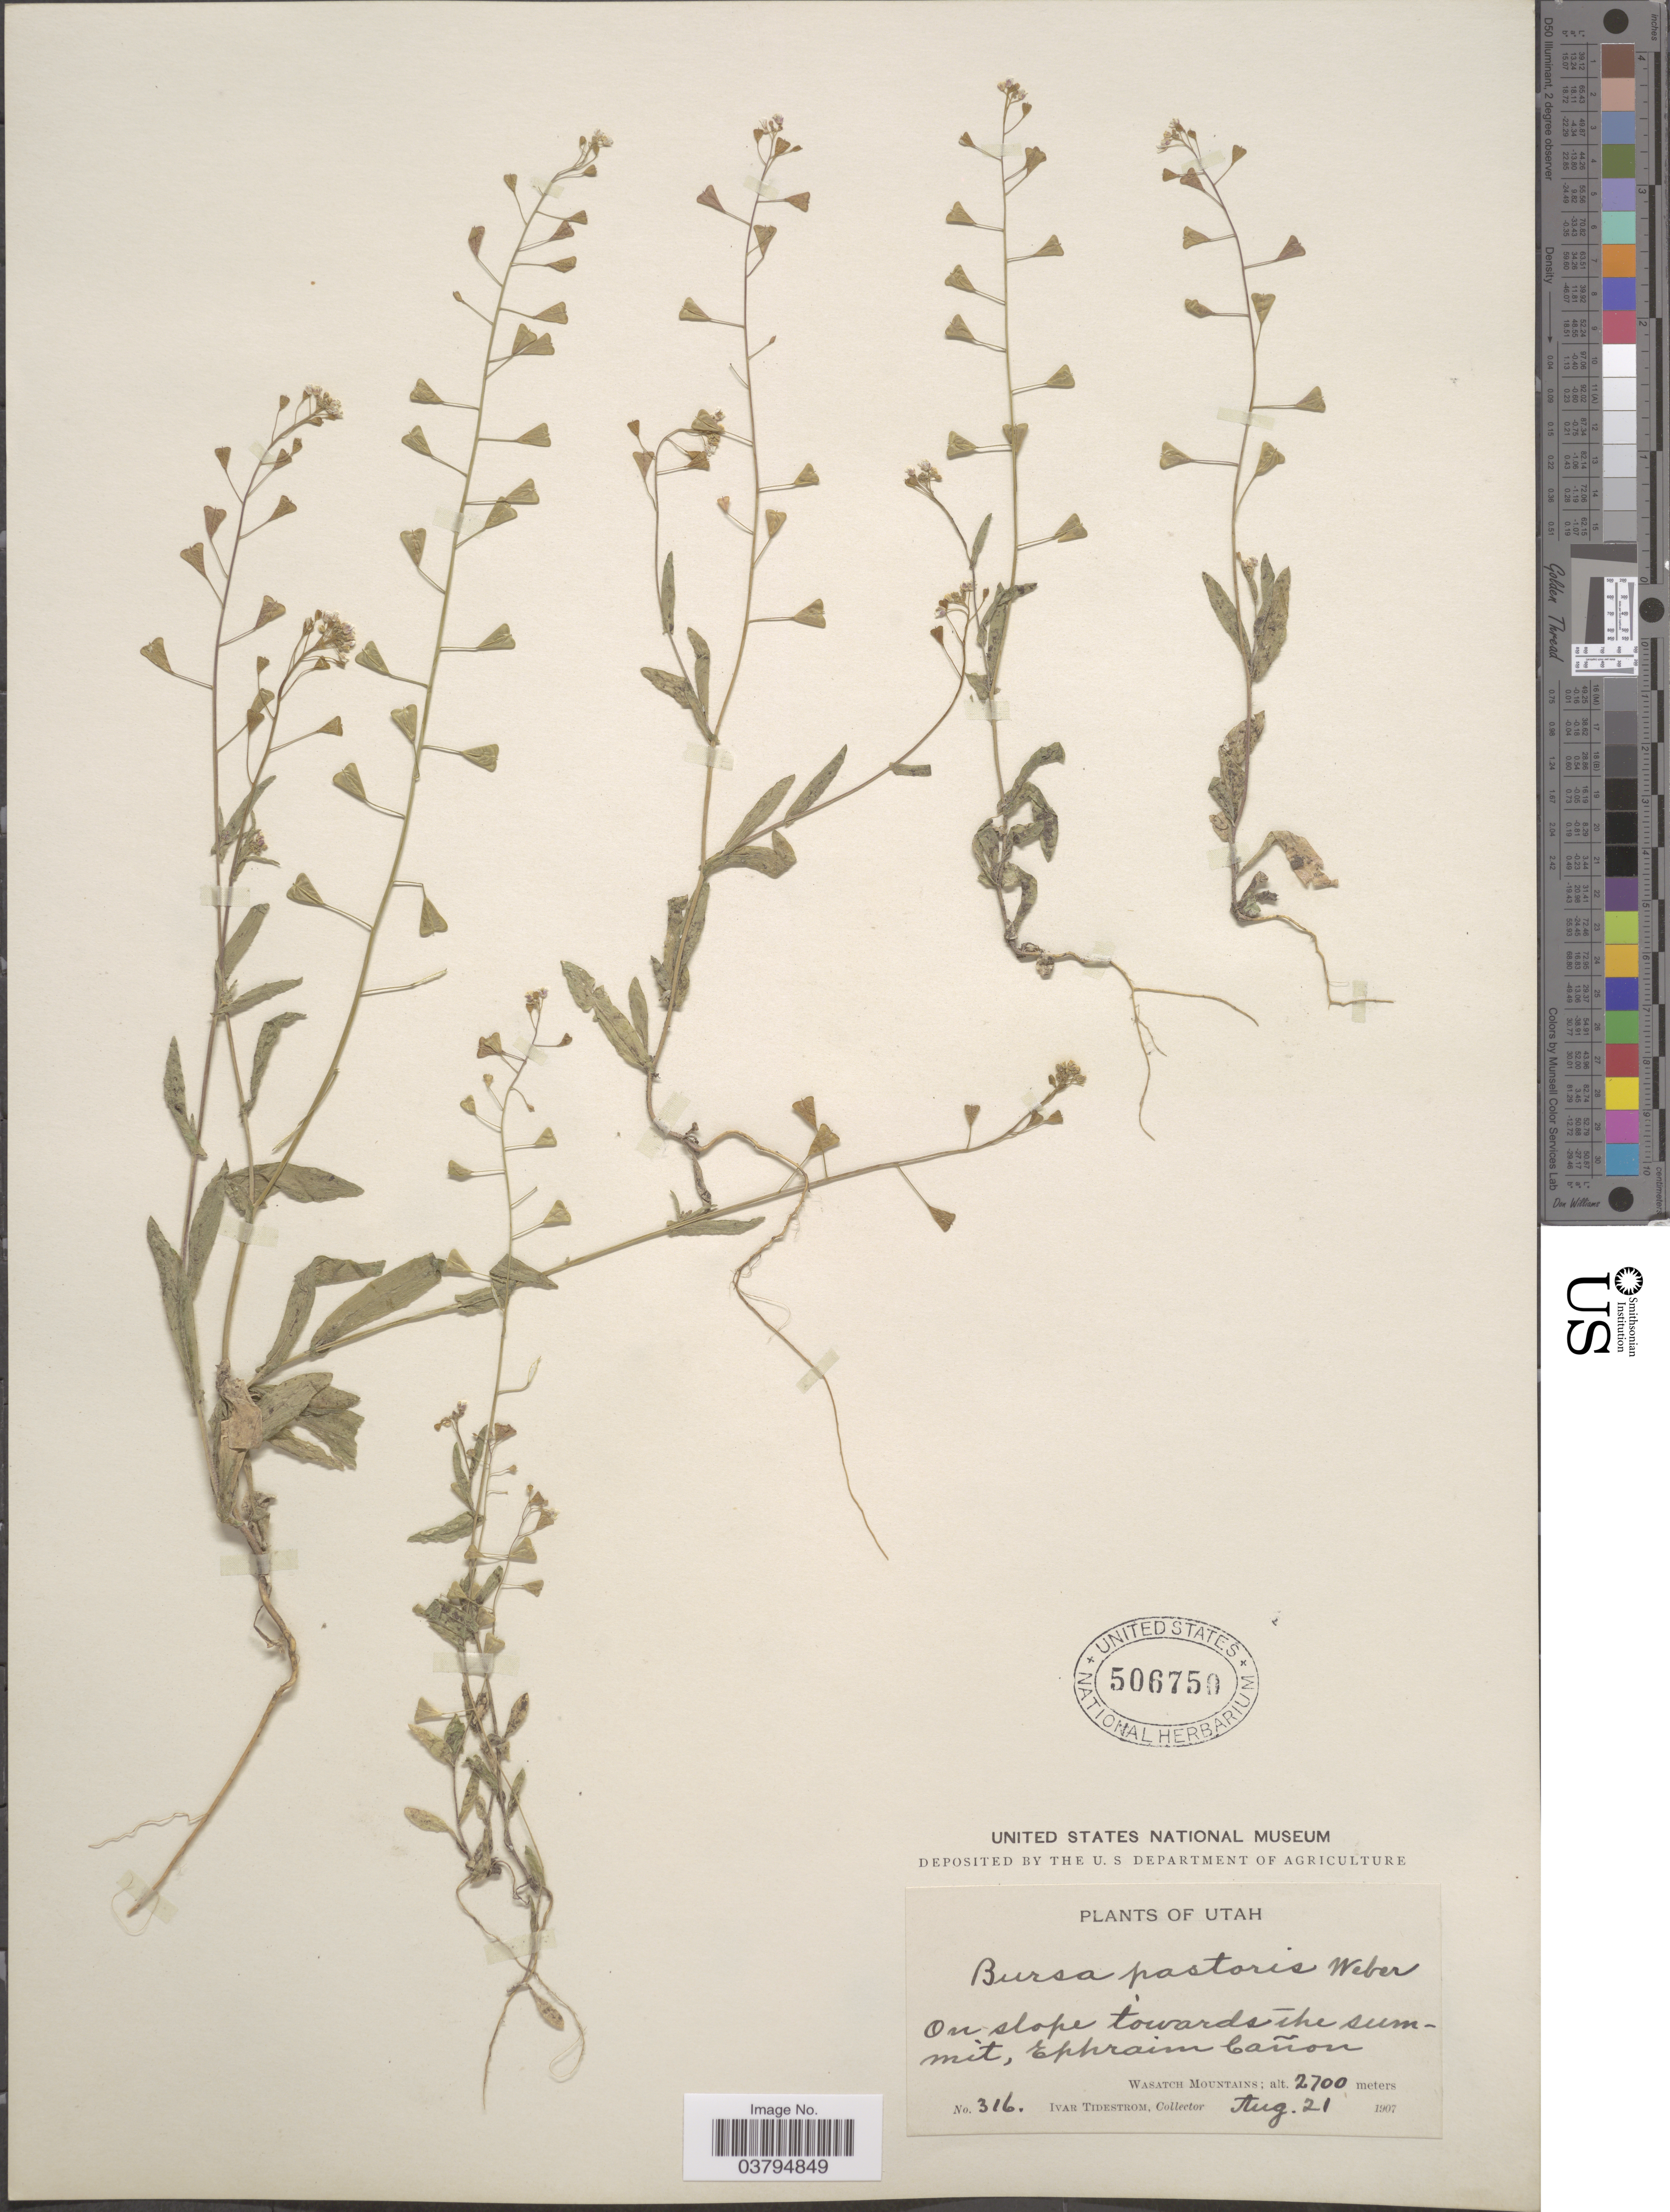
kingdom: Plantae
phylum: Tracheophyta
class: Magnoliopsida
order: Brassicales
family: Brassicaceae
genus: Capsella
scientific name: Capsella bursa-pastoris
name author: (L.) Medik.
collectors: I. F. Tidestrom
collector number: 316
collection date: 1907-08-21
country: United States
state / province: Utah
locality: On slope towards the summit, Ephraim Cañon. Wasatch Mountains.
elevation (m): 2700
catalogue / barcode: US 506750